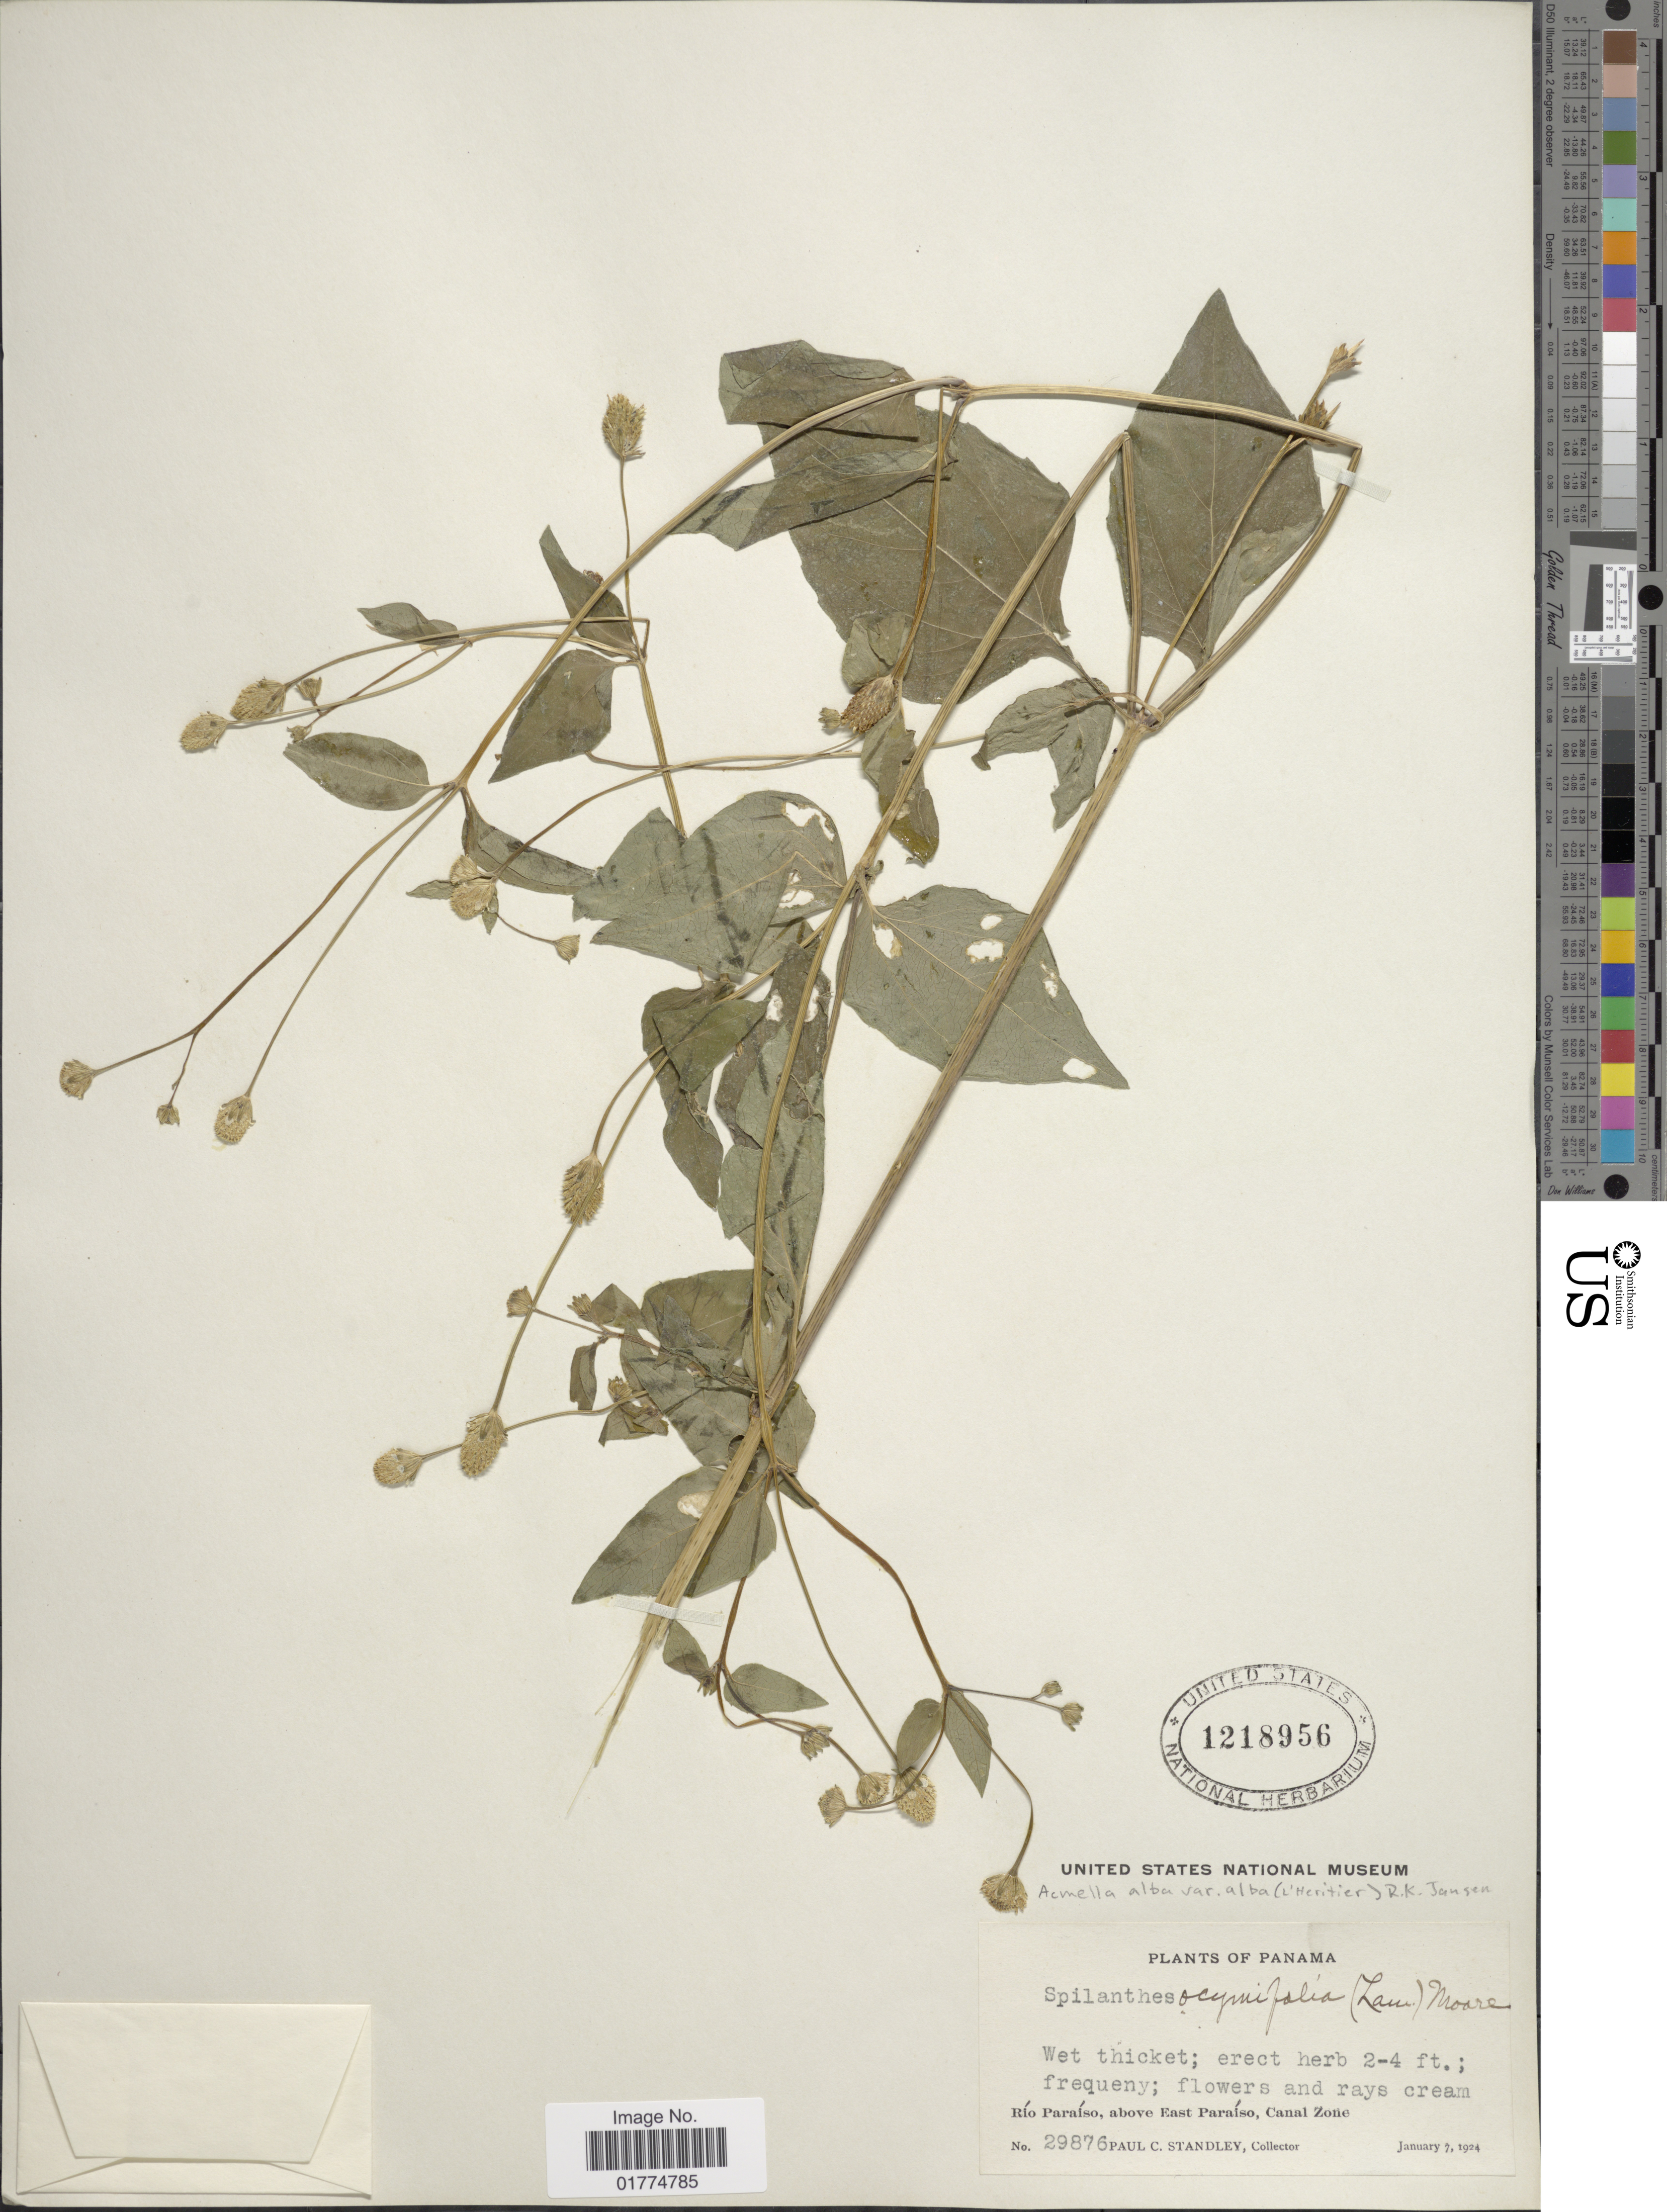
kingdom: Plantae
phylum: Tracheophyta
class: Magnoliopsida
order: Asterales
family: Asteraceae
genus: Acmella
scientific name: Acmella alba var. alba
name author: (L'Hér.) R.K. Jansen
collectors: P. C. Standley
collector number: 29876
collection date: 1924-01-07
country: Panama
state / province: Colón / Panamá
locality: Río Paraíso, above East Paraíso, Canal Zone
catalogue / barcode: US 1218956